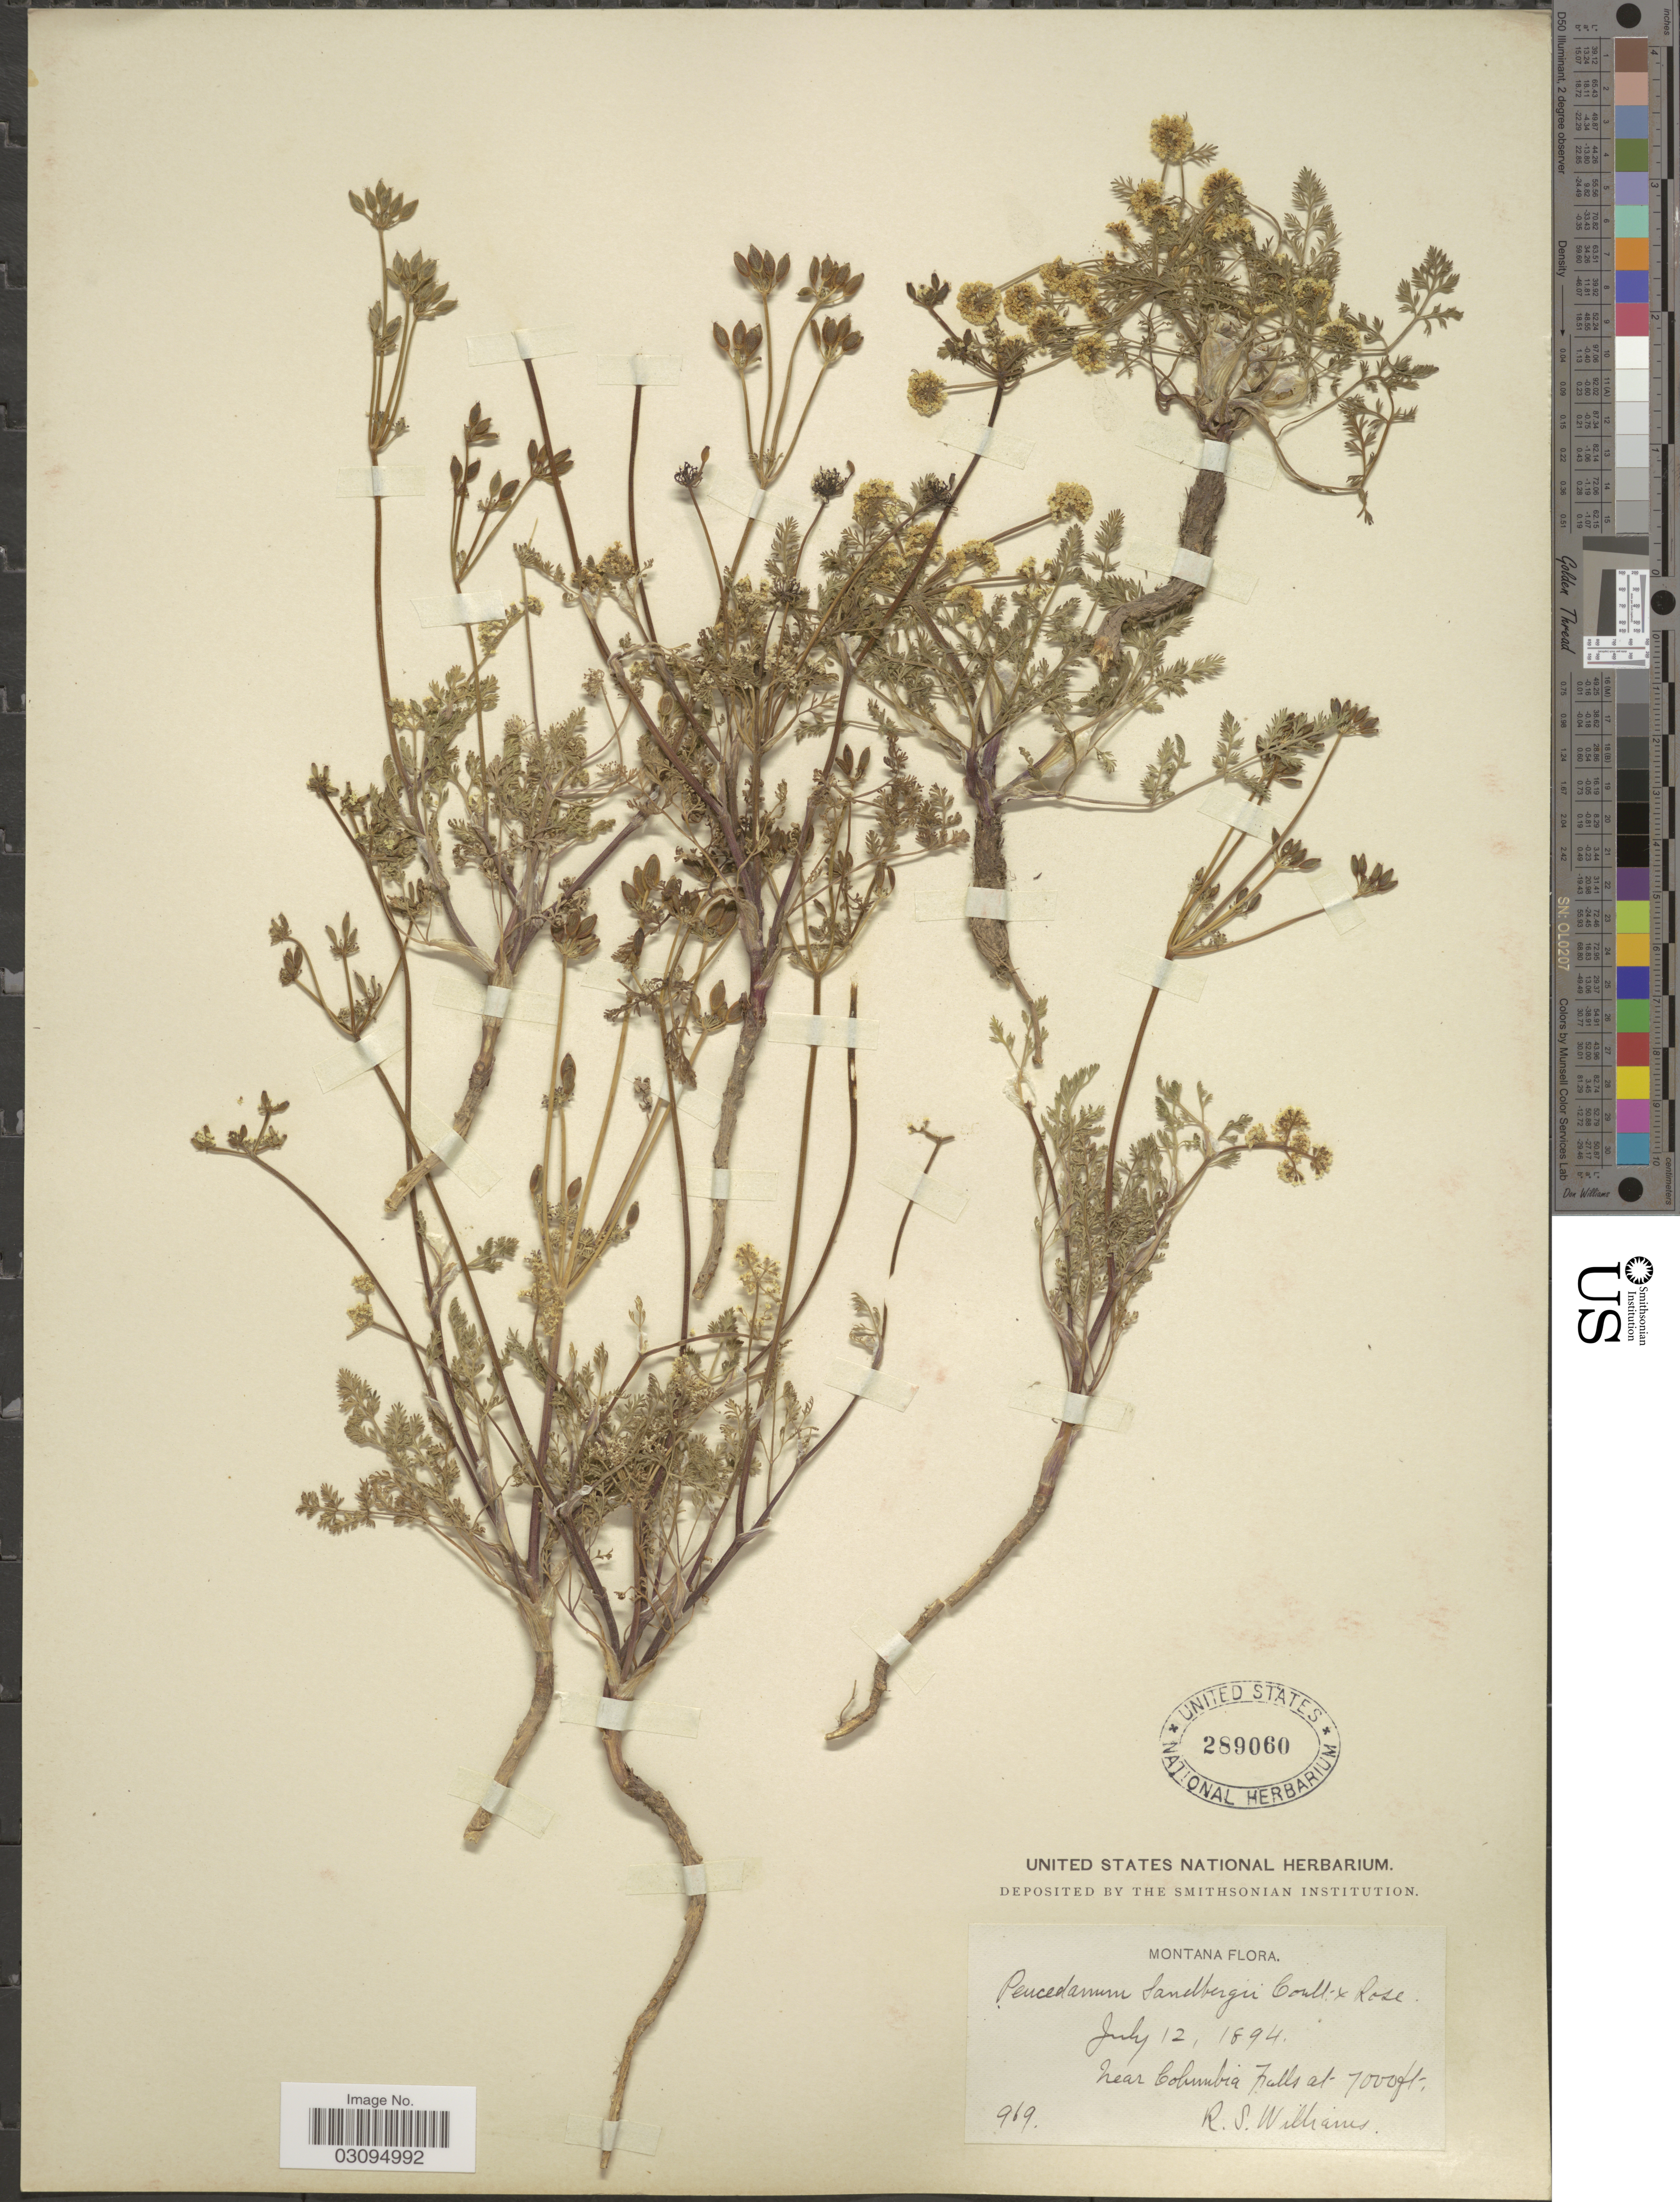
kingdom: Plantae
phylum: Tracheophyta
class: Magnoliopsida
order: Apiales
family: Apiaceae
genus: Lomatium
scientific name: Lomatium sandbergii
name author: (J.M. Coult. & Rose) J.M. Coult. & Rose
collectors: R. S. Williams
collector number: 919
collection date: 1894-07-12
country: United States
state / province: Montana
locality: Near Columbia Falls.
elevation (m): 2134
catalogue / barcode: US 289060